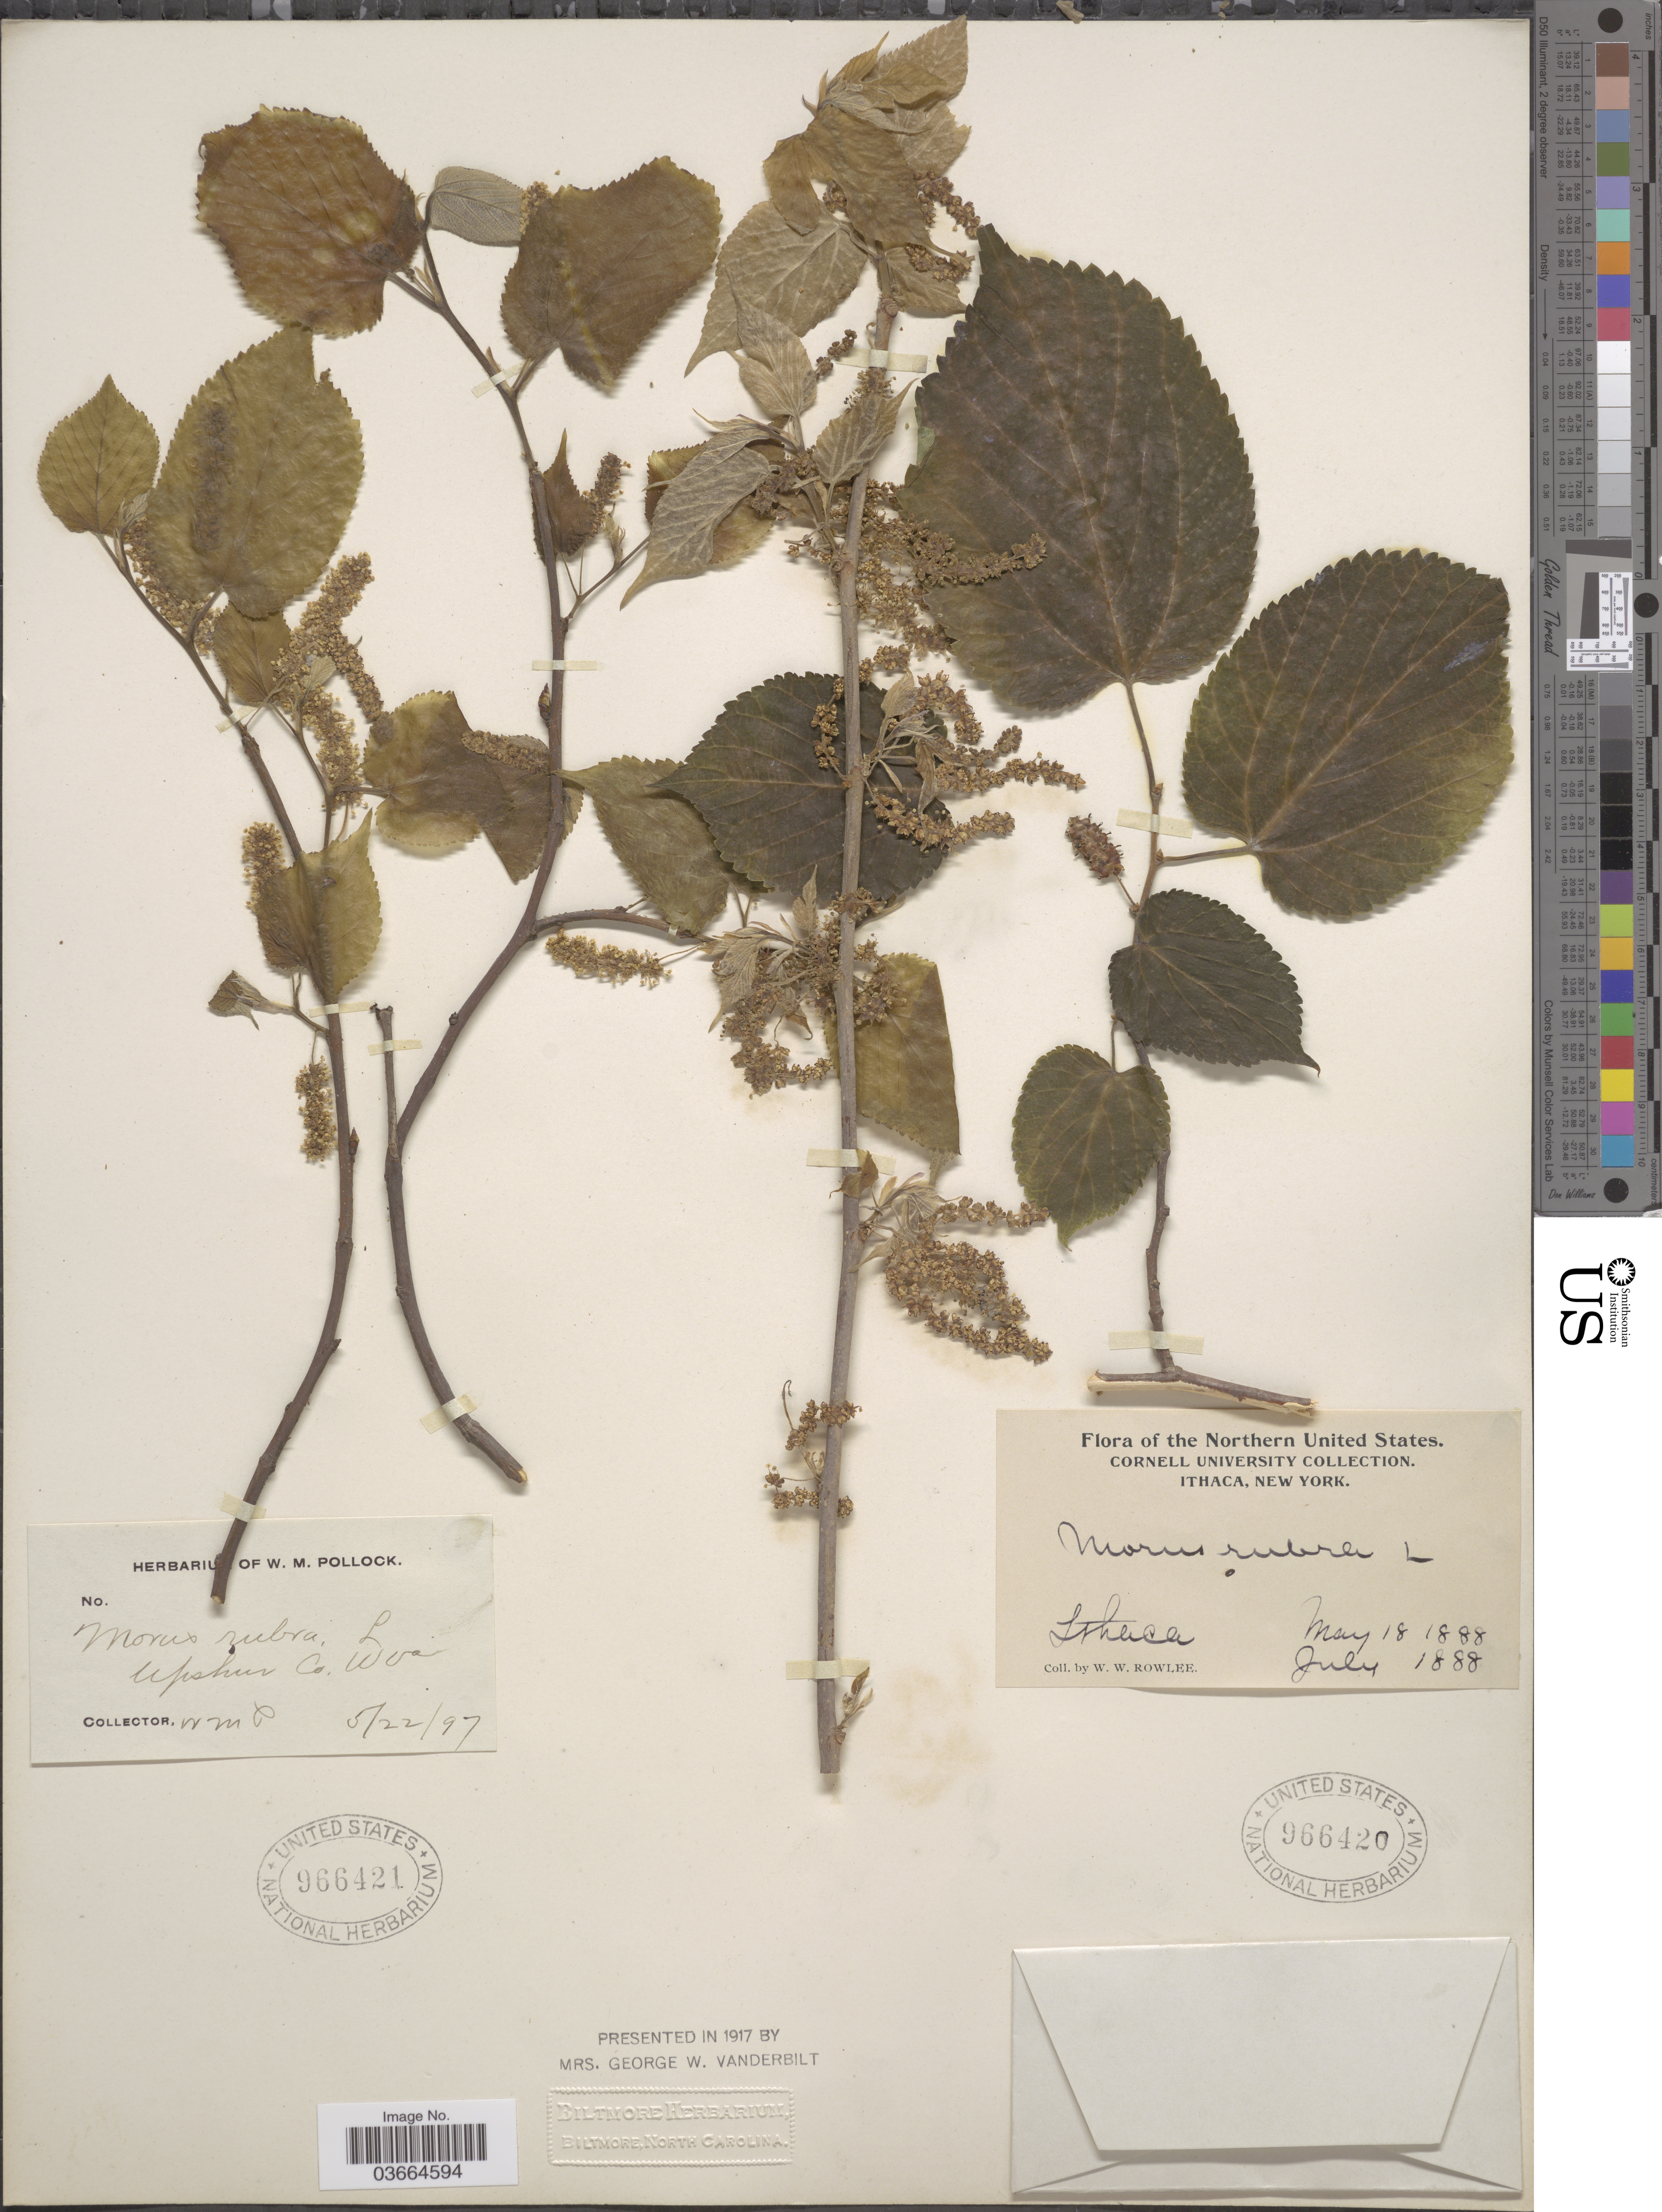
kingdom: Plantae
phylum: Tracheophyta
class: Magnoliopsida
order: Rosales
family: Moraceae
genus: Morus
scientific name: Morus rubra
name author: L.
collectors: W. M. Pollock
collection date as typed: Transcribed d/m/y: 22/5/97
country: United States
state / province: West Virginia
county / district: Upshur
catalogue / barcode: US 966421